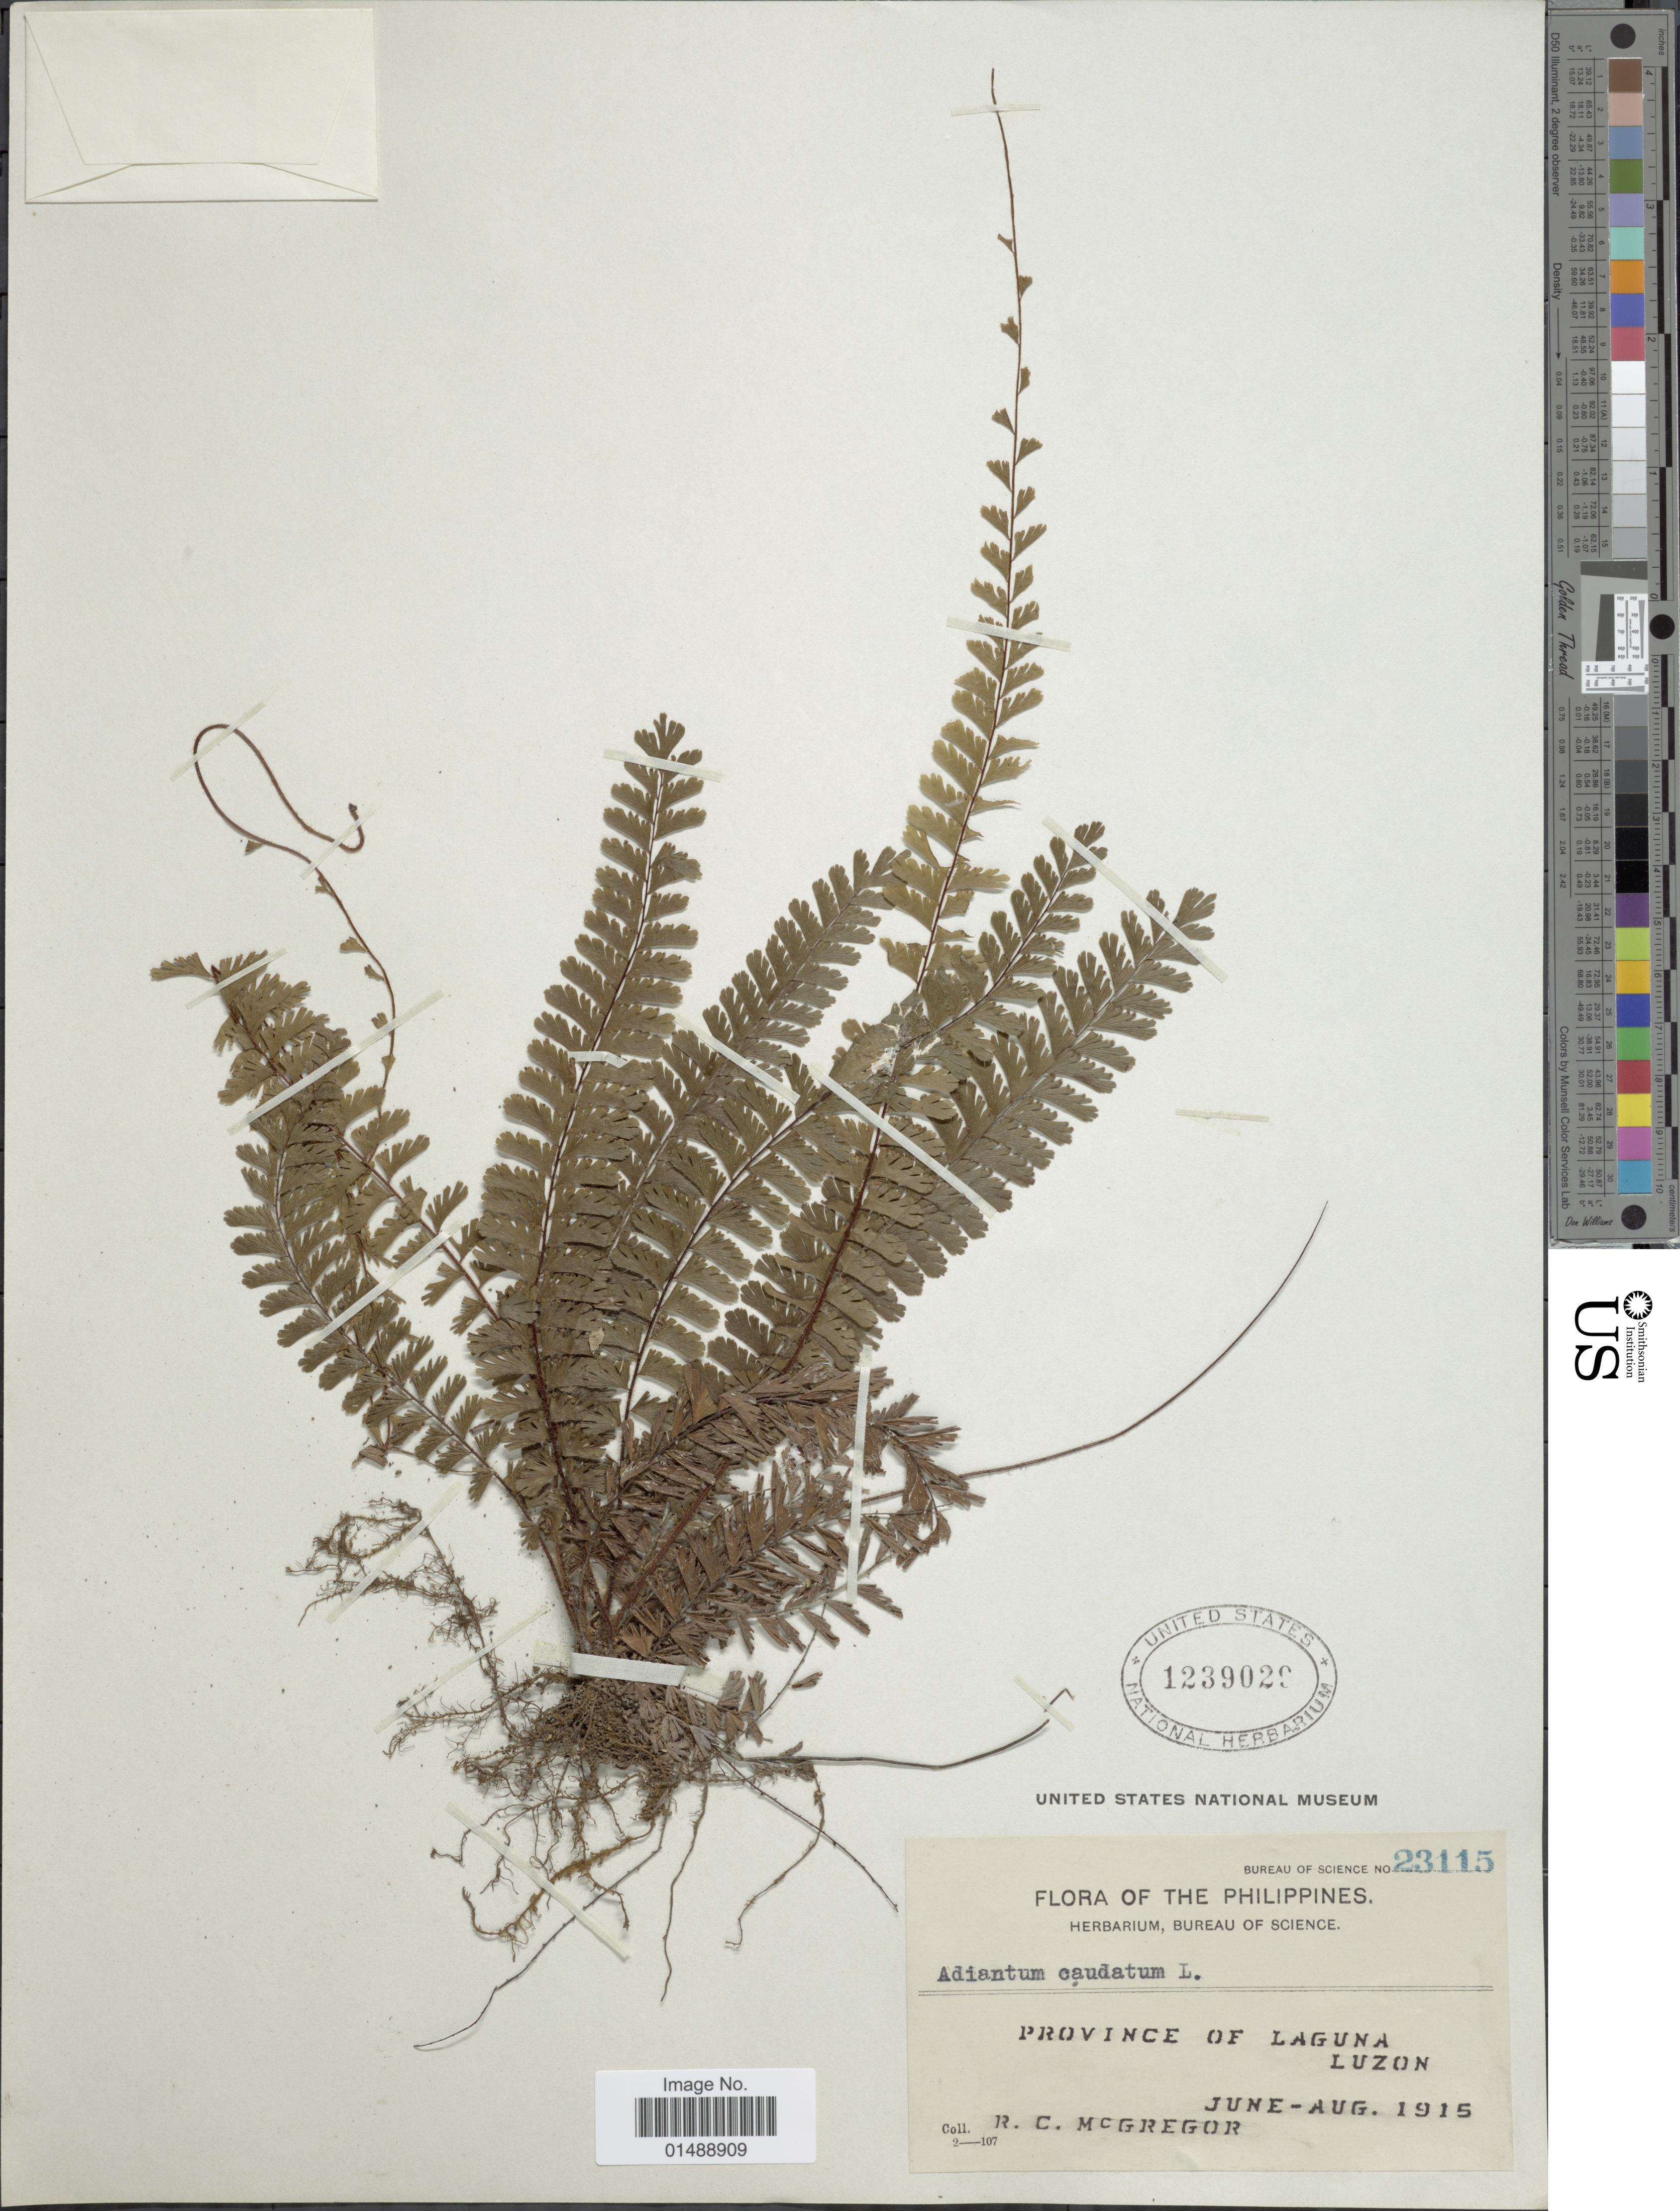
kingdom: Plantae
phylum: Tracheophyta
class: Polypodiopsida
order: Polypodiales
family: Pteridaceae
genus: Adiantum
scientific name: Adiantum caudatum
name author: L.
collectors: R. C. McGregor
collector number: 23115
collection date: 1915-06/1915-08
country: Philippines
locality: Province of Laguna, Luzon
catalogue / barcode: US 1239029